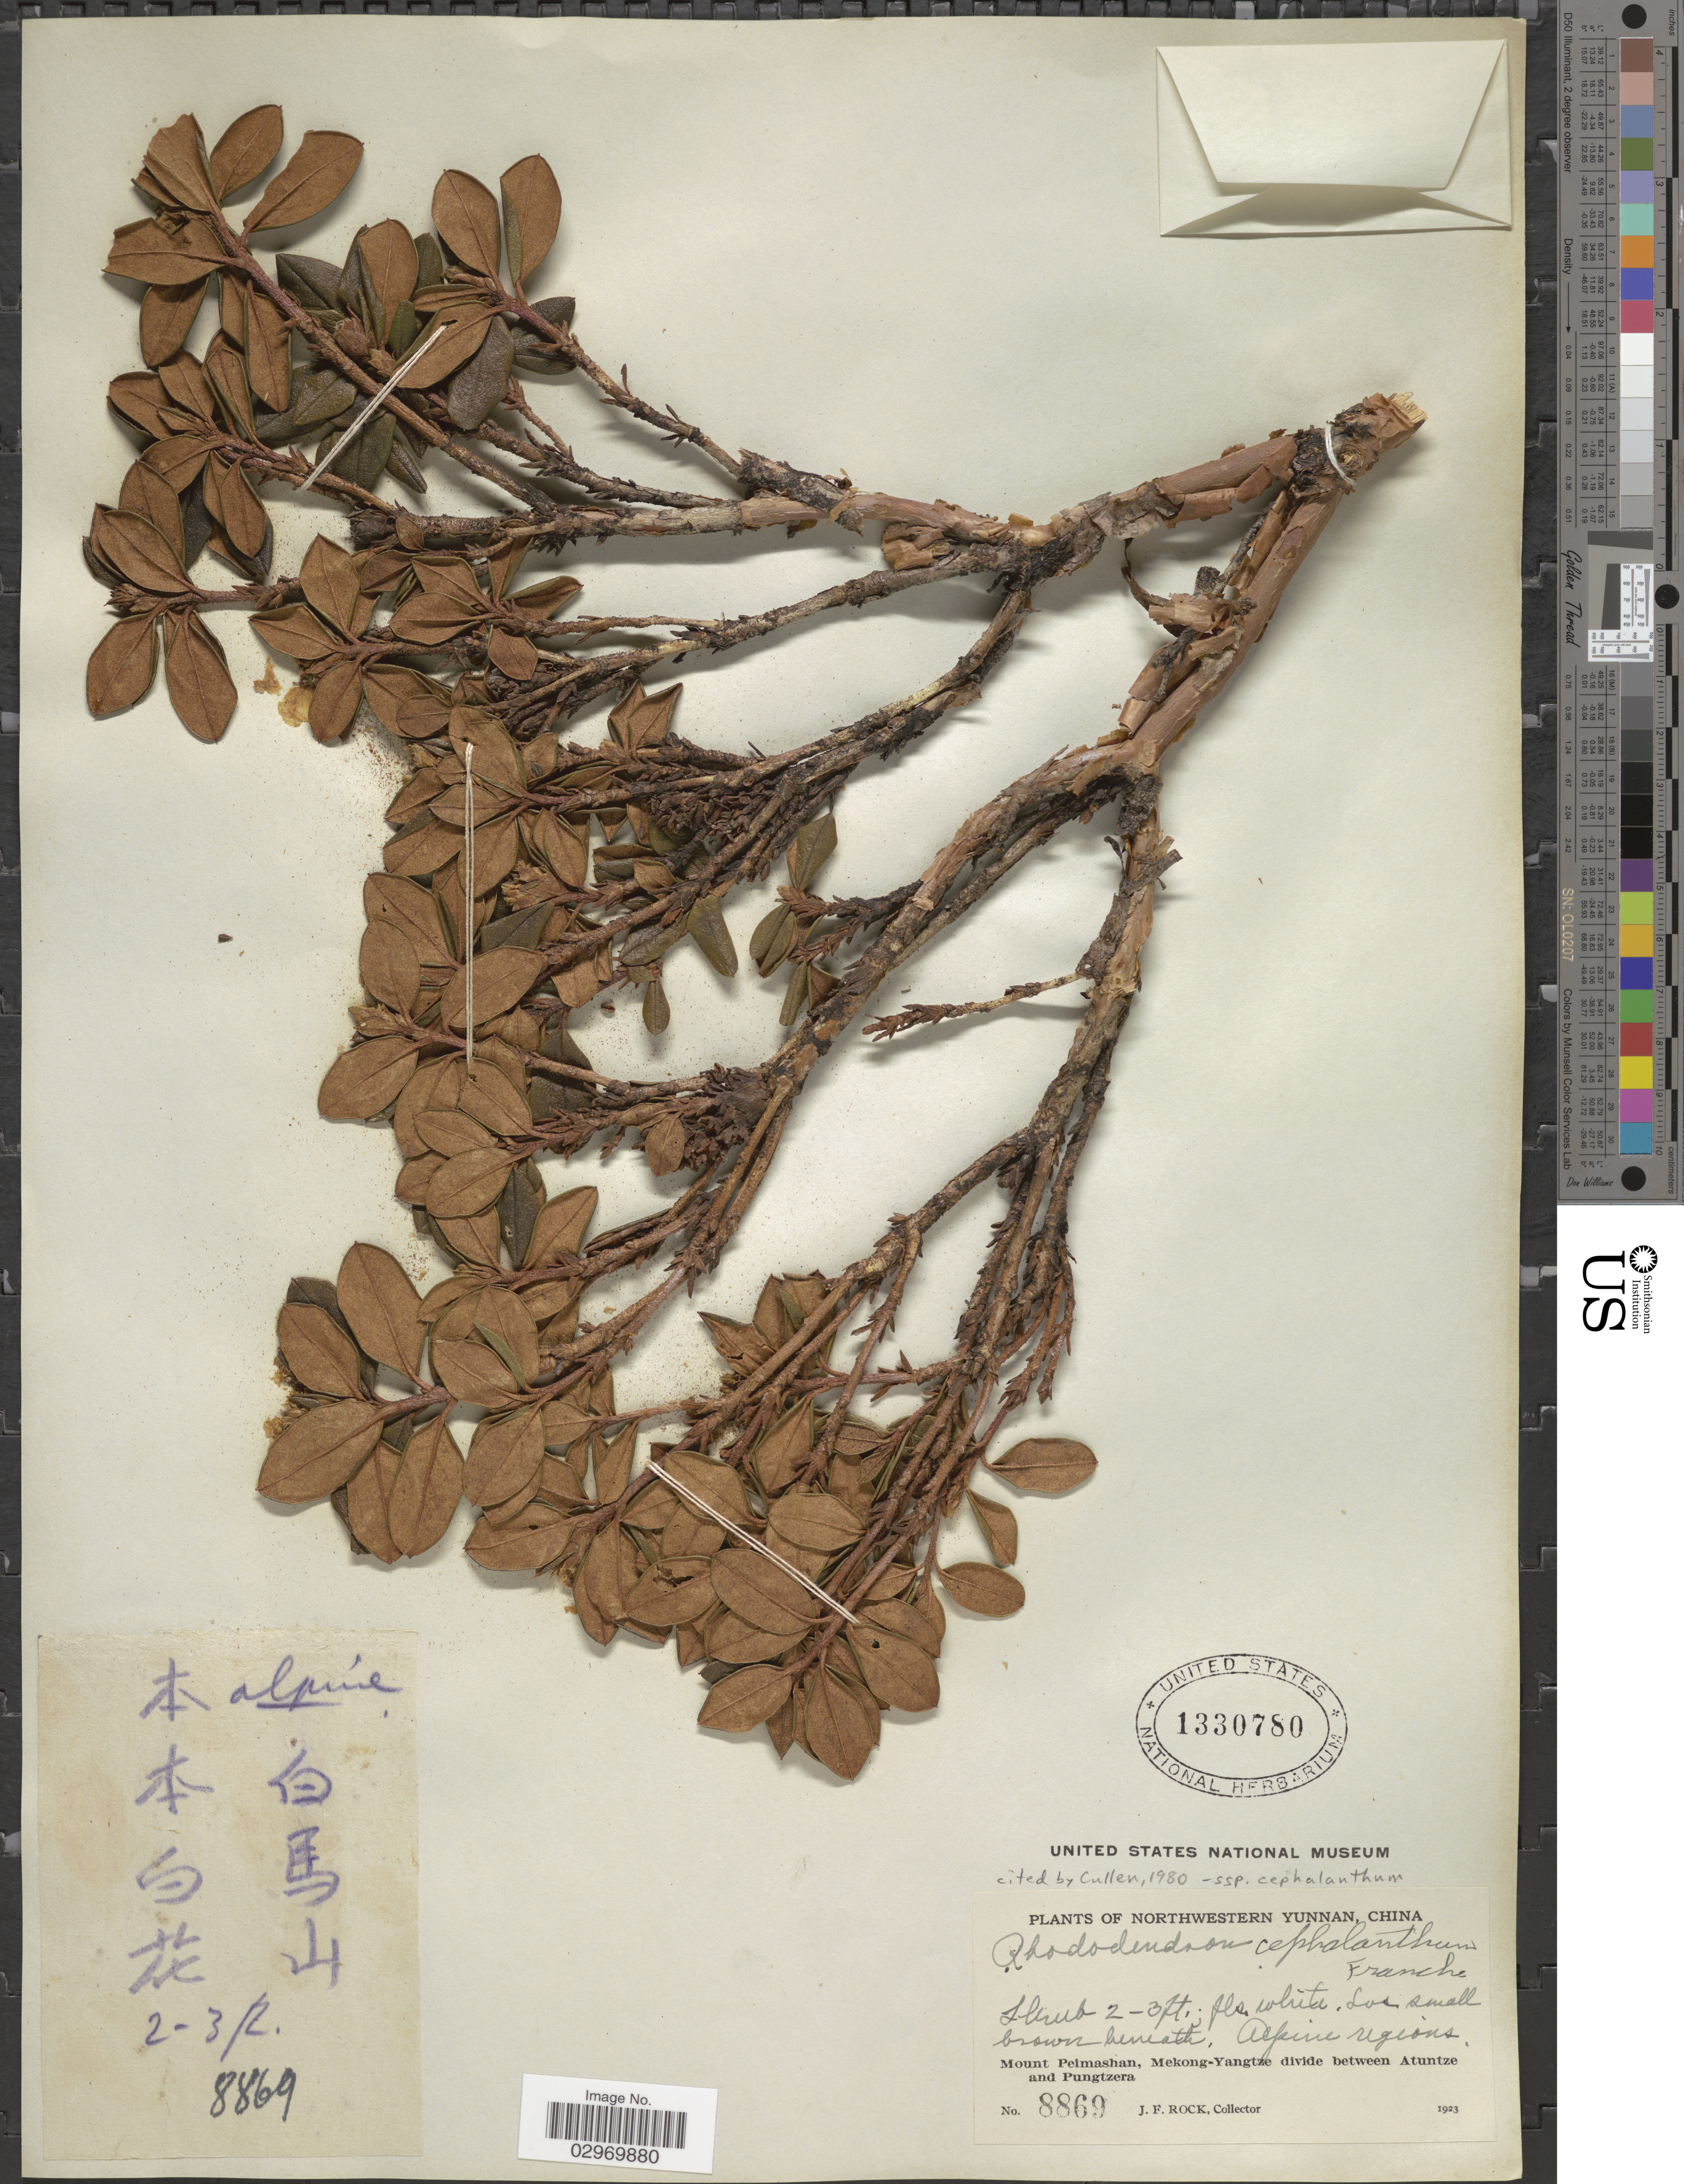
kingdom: Plantae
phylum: Tracheophyta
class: Magnoliopsida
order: Ericales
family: Ericaceae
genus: Rhododendron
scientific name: Rhododendron cephalanthum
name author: Franch.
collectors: J. Rock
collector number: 8869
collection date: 1923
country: China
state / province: Yunnan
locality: Northwestern Yunnan, Mount Peimashan, Mekong-Yangtze divide between Atuntze and Pungtzera.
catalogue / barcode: US 1330780